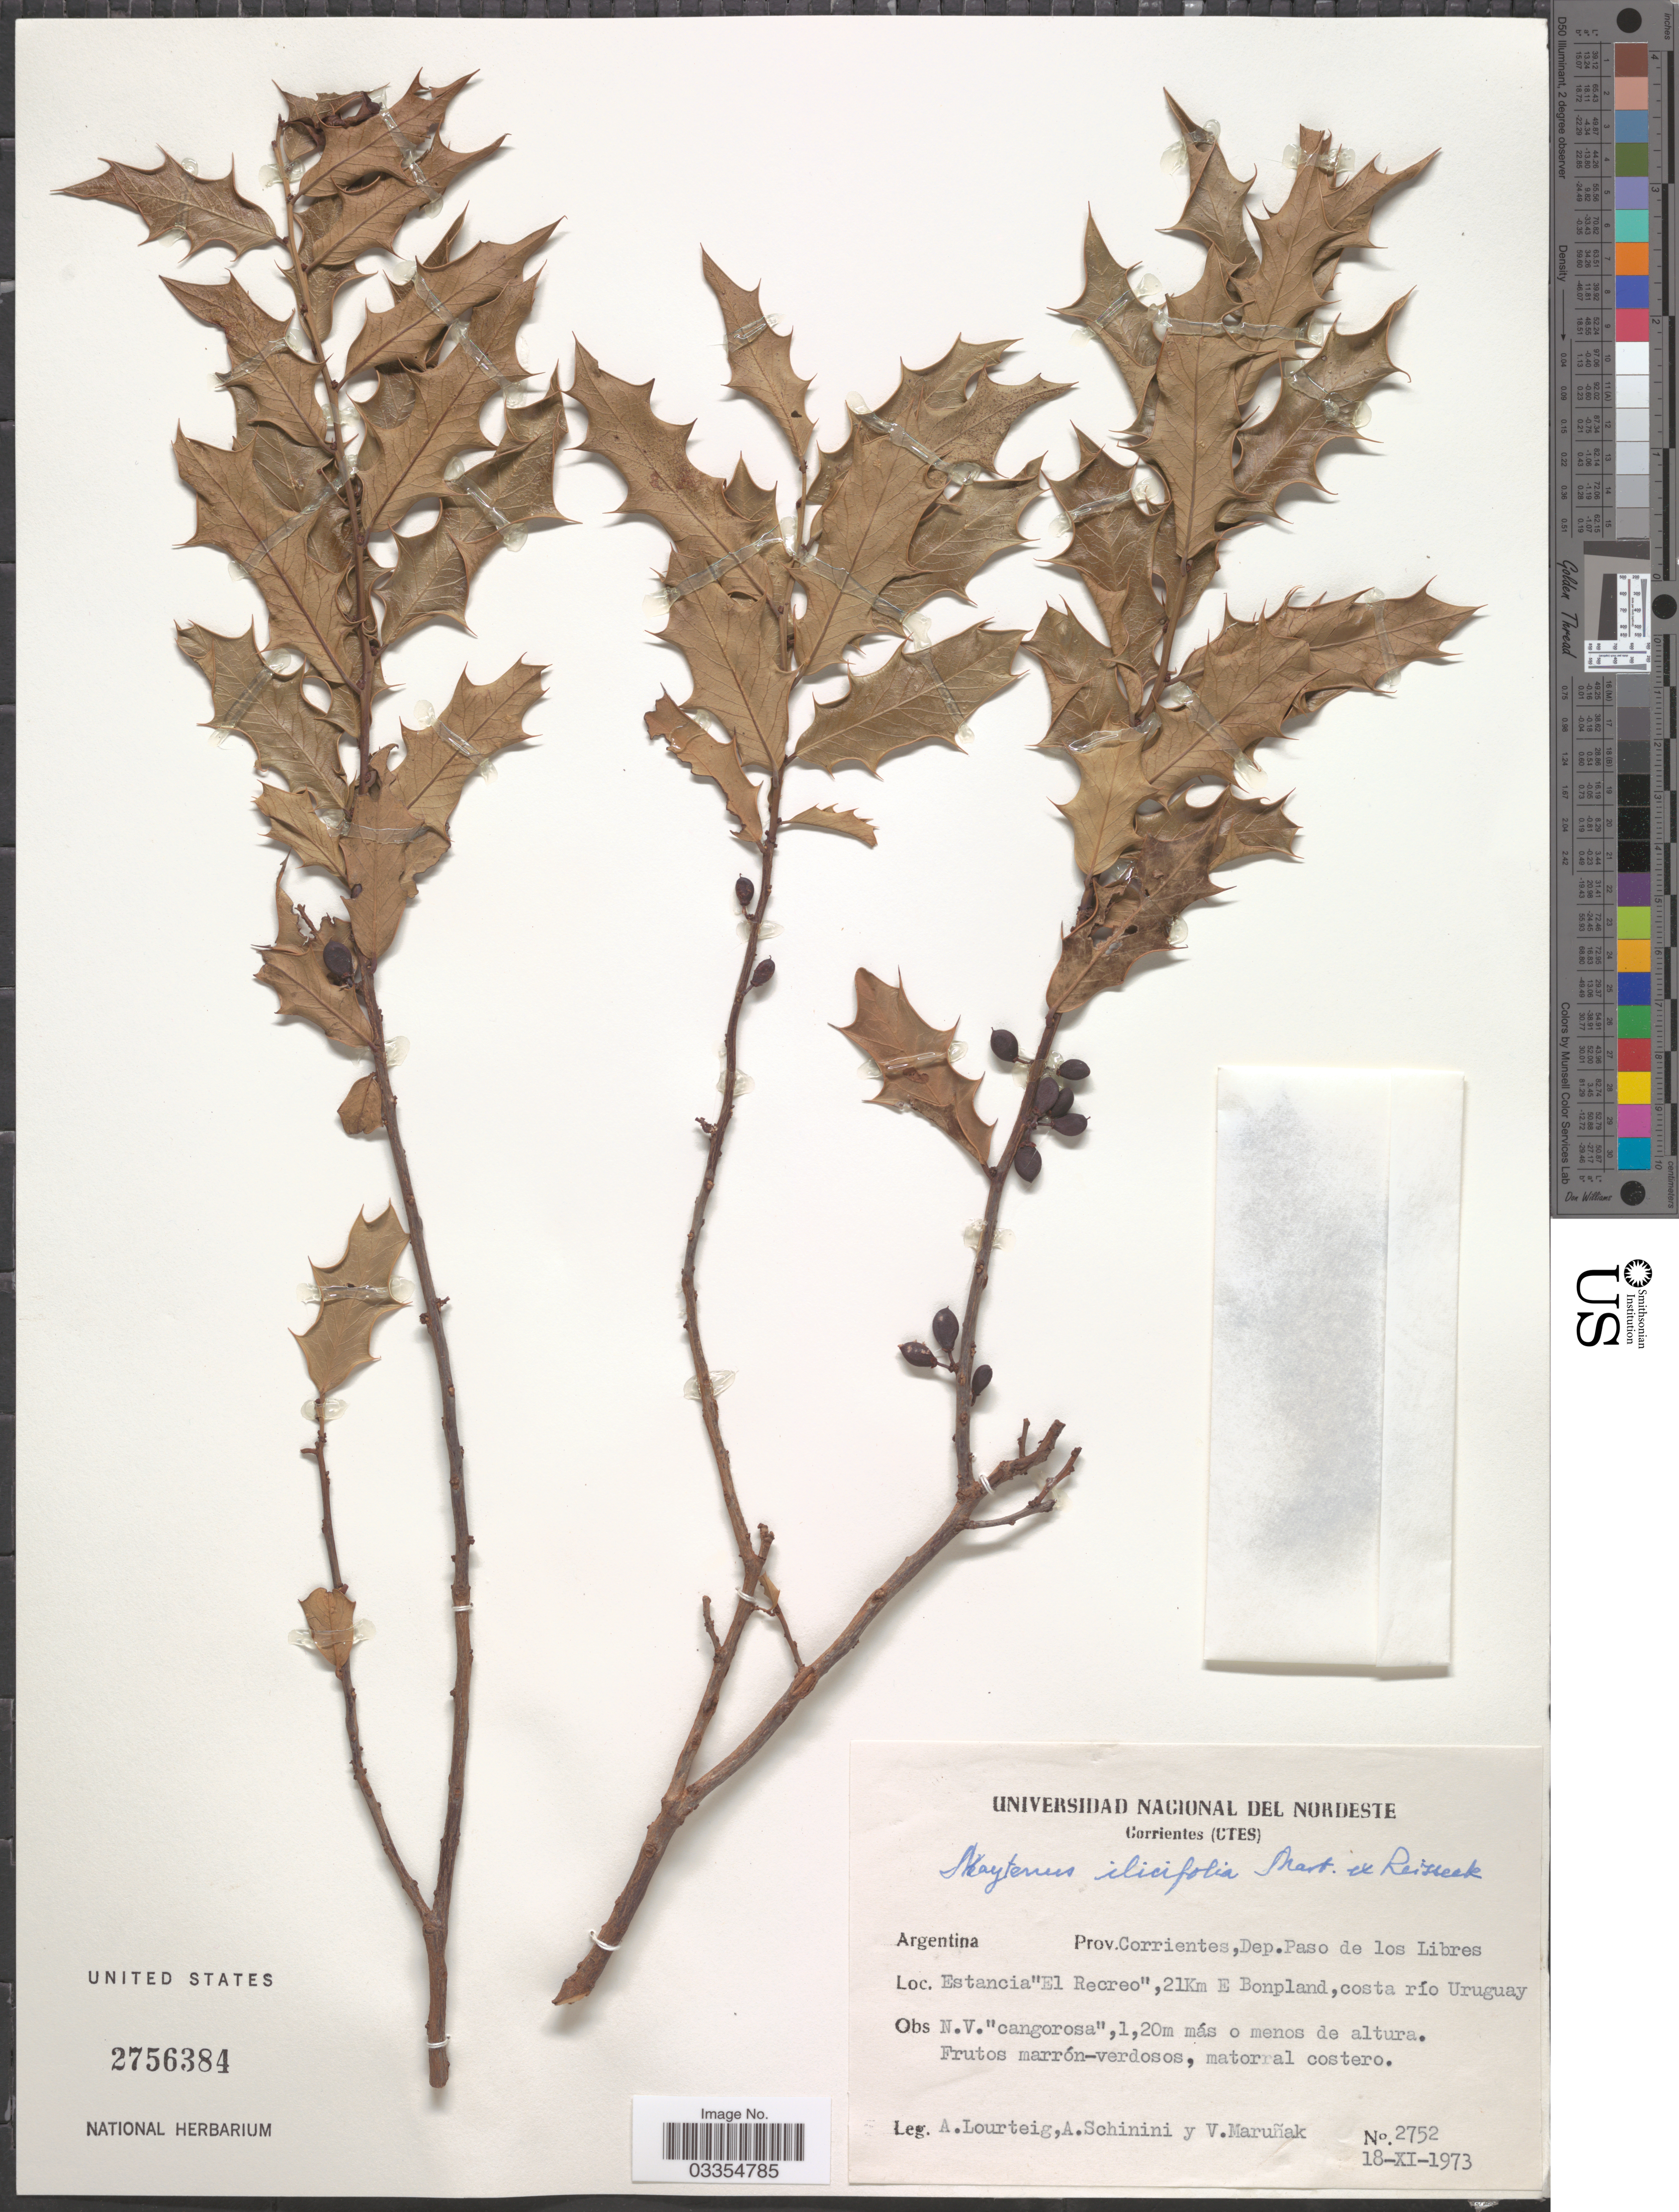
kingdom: Plantae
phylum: Tracheophyta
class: Magnoliopsida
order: Celastrales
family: Celastraceae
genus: Maytenus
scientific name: Maytenus ilicifolia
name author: (Schrad.) Planch.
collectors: A. Lourteig, A. Schinini & V. Maruñak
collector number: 2752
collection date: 1973-11-18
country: Argentina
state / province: Corrientes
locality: Dep. Paso de los Libres. Estancia "El Recreo", 21Km E Bonpland, costa río Uruguay.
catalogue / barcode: US 2756384